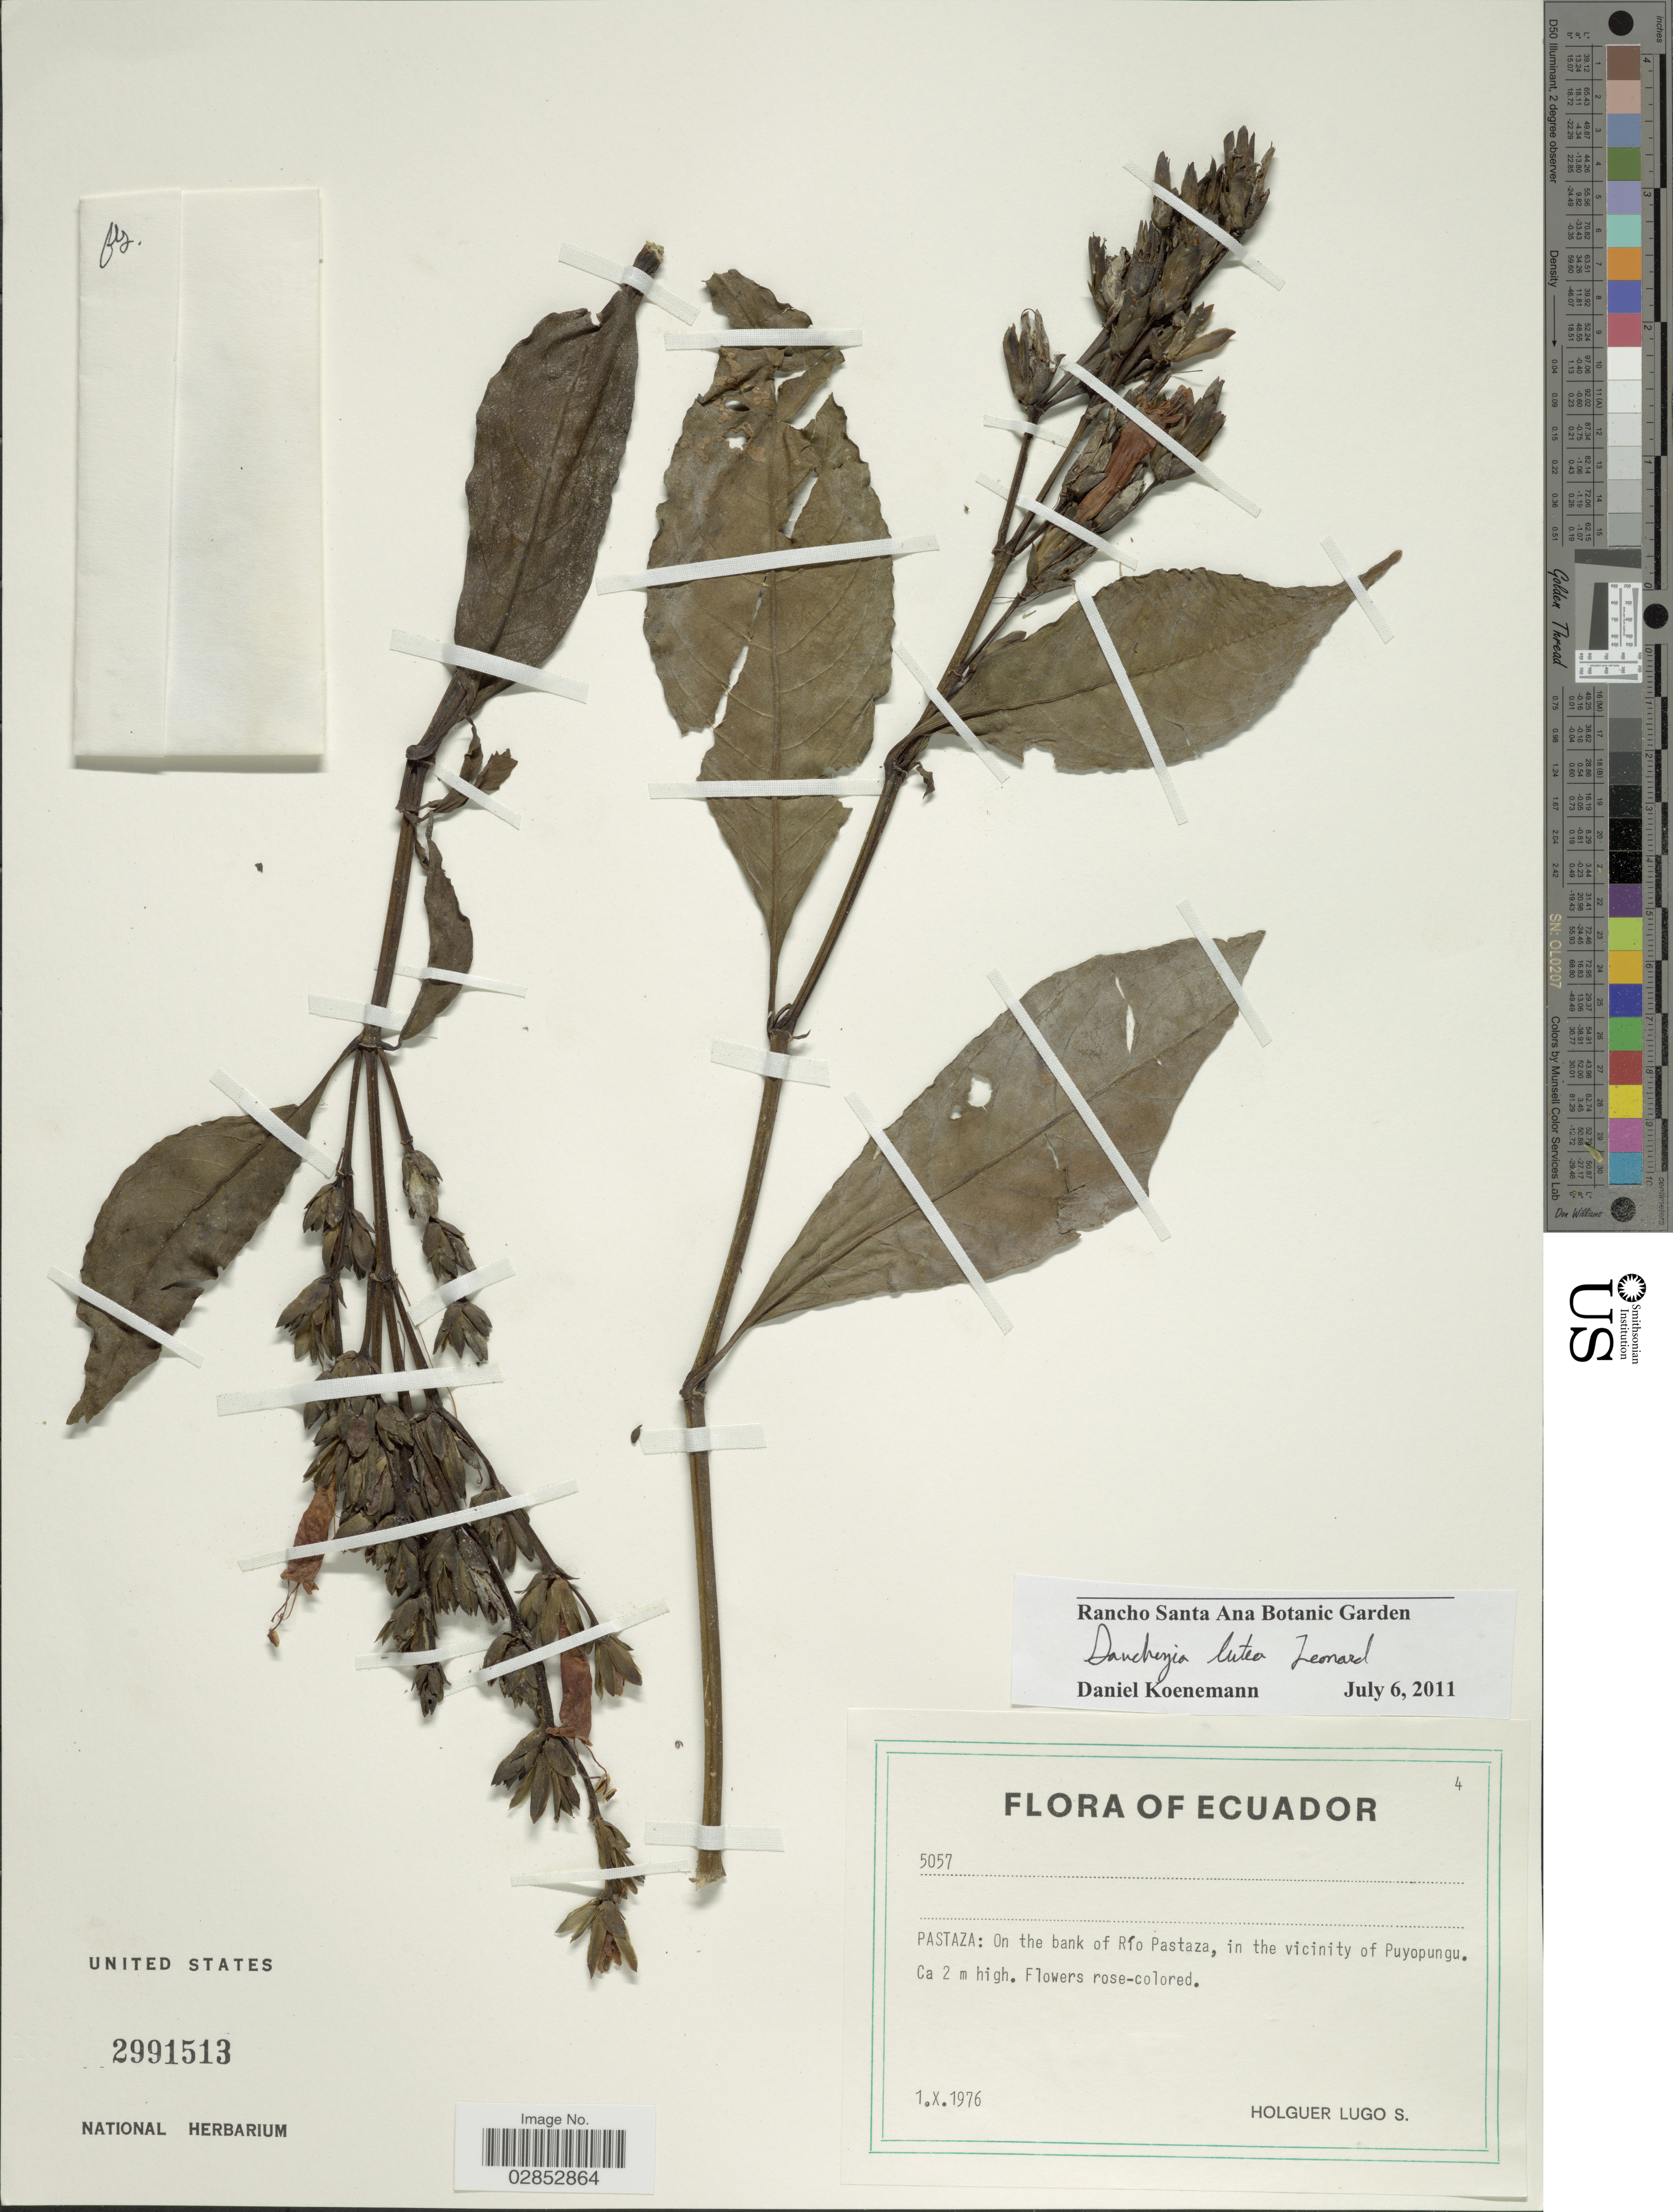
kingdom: Plantae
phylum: Tracheophyta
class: Magnoliopsida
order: Lamiales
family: Acanthaceae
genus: Sanchezia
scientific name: Sanchezia putumayensis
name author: Leonard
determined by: Azevedo, Igor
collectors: H. Lugo S.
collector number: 5057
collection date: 1976-10-01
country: Ecuador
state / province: Pastaza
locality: On the bank of Río Pastaza, in the vicinity of Puyopungu.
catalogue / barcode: US 2991513